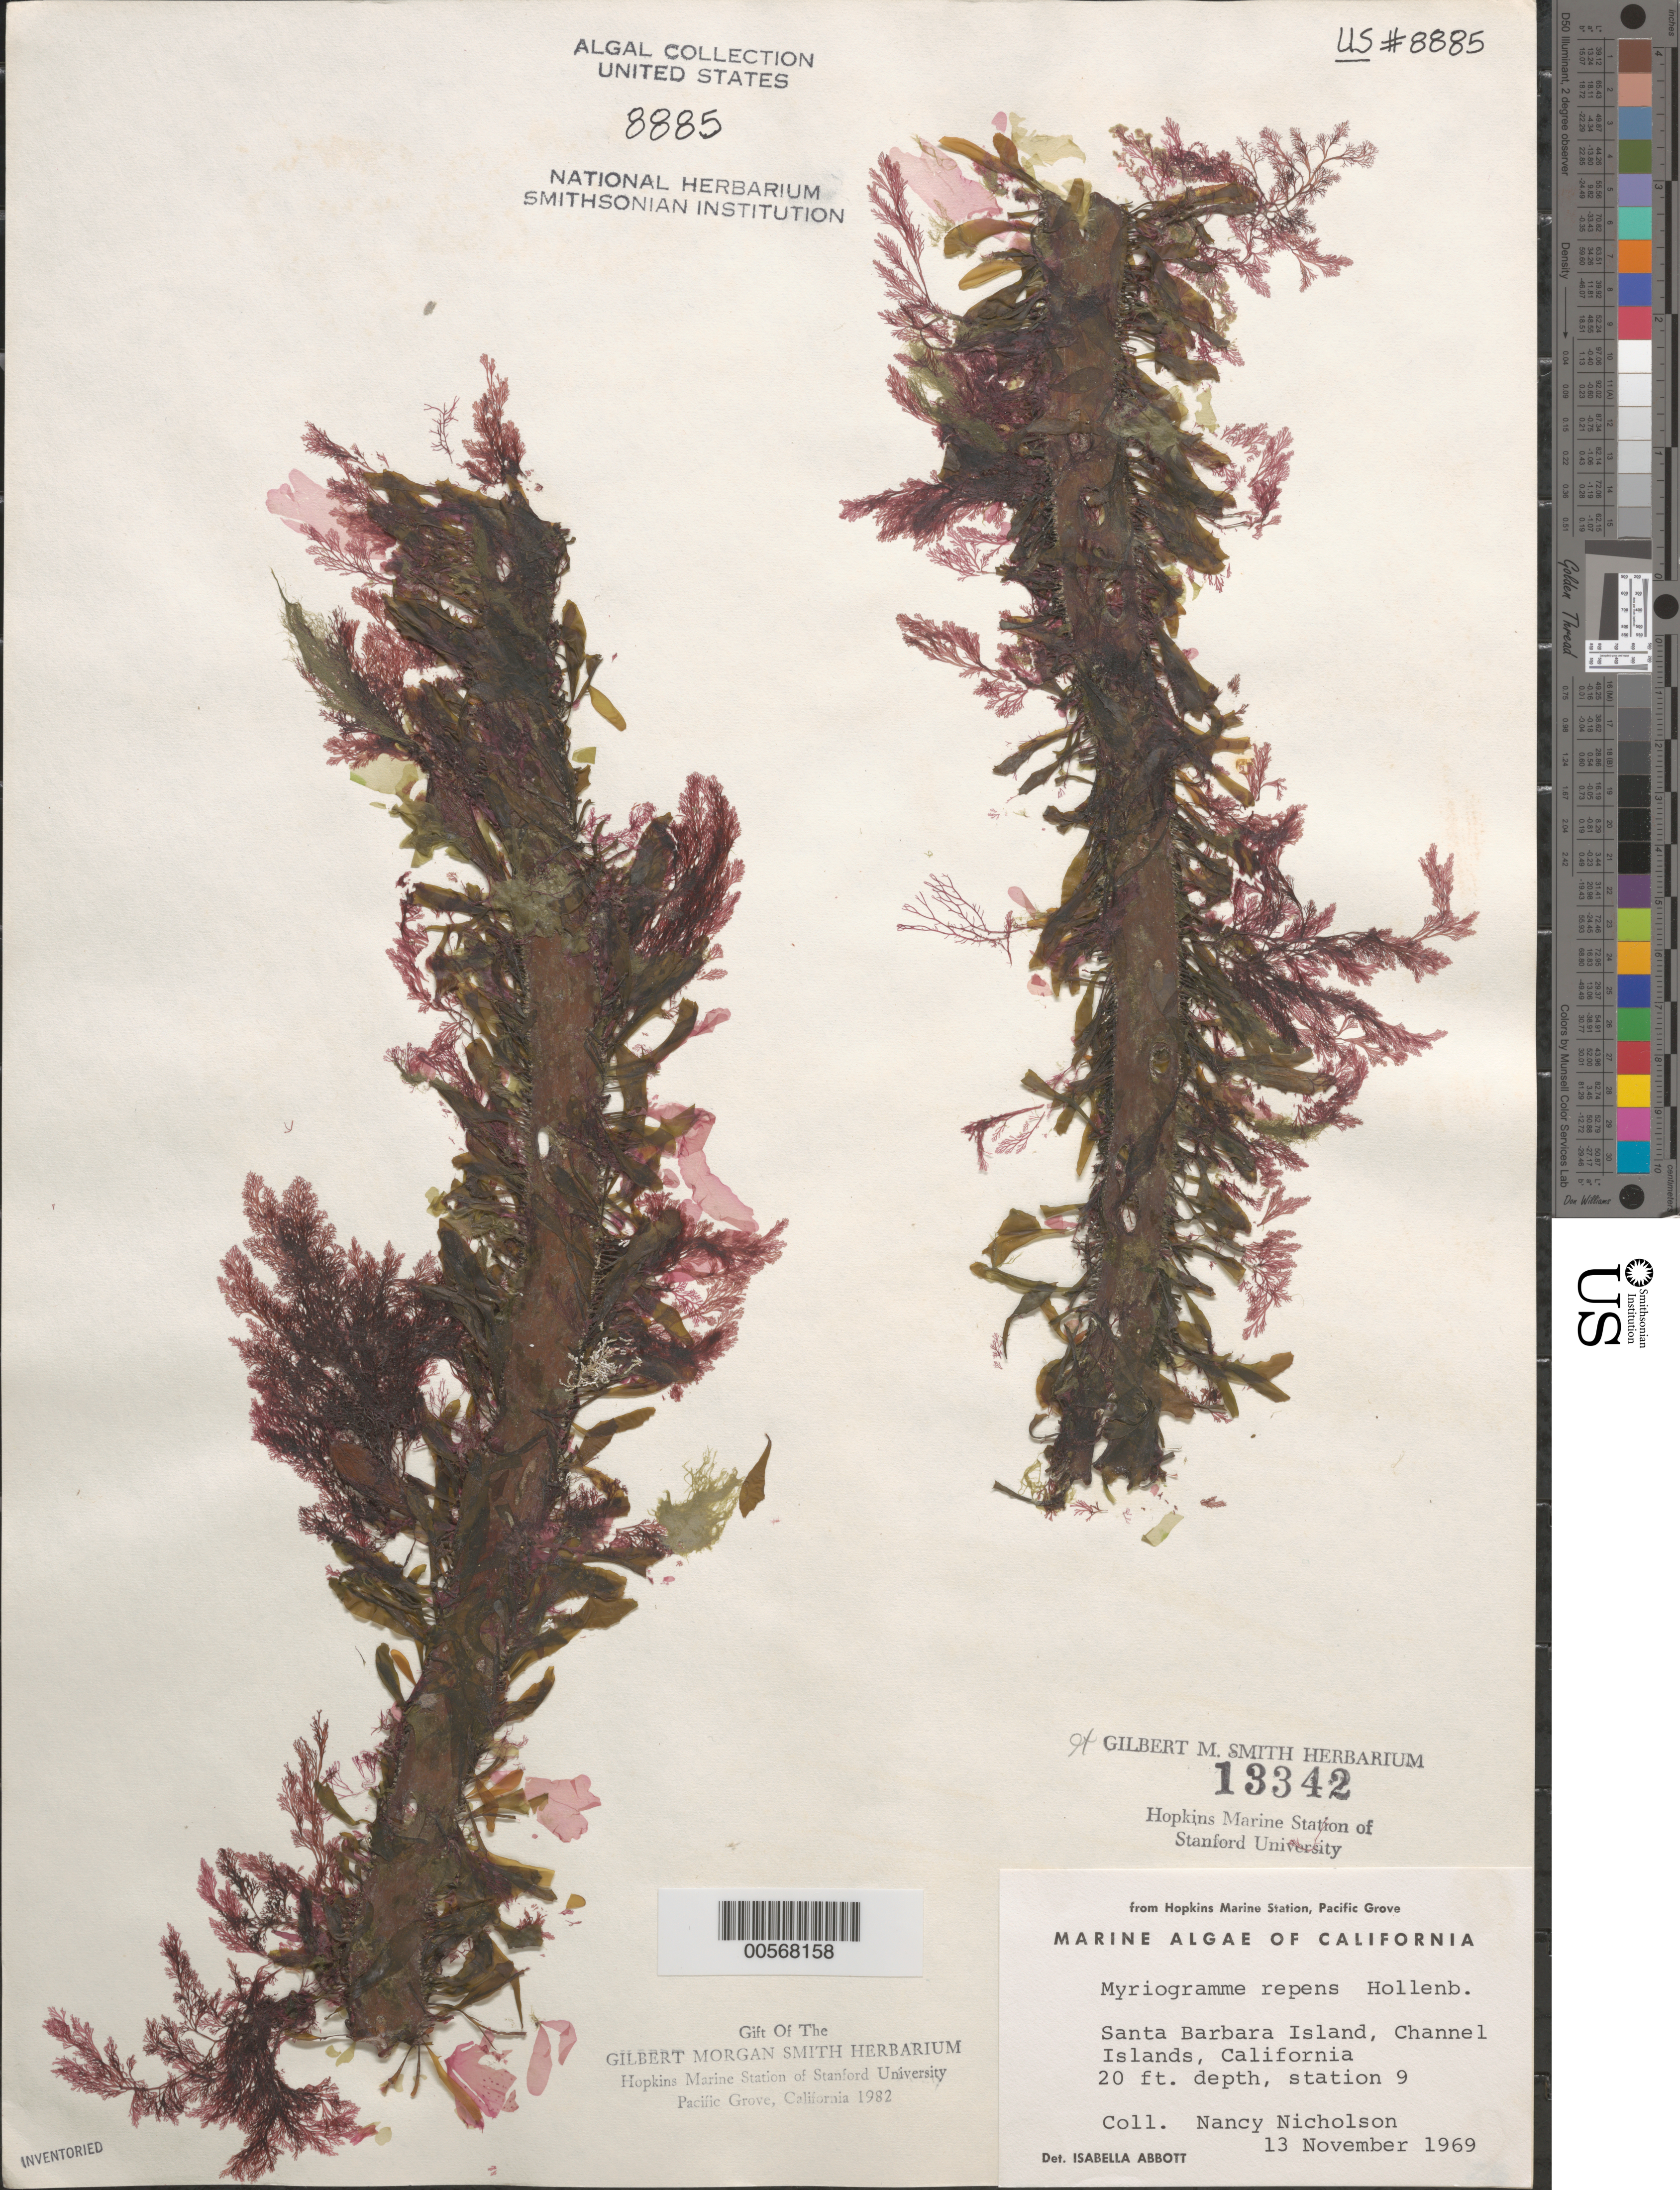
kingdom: Plantae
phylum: Rhodophyta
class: Florideophyceae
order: Ceramiales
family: Delesseriaceae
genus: Myriogramme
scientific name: Myriogramme repens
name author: Hollenb.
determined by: Abbott, Isabella A.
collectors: N. Nicholson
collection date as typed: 13 Nov 1969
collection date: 1969-11-13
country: United States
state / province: California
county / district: Santa Barbara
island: Santa Barbara Island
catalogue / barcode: US 8885